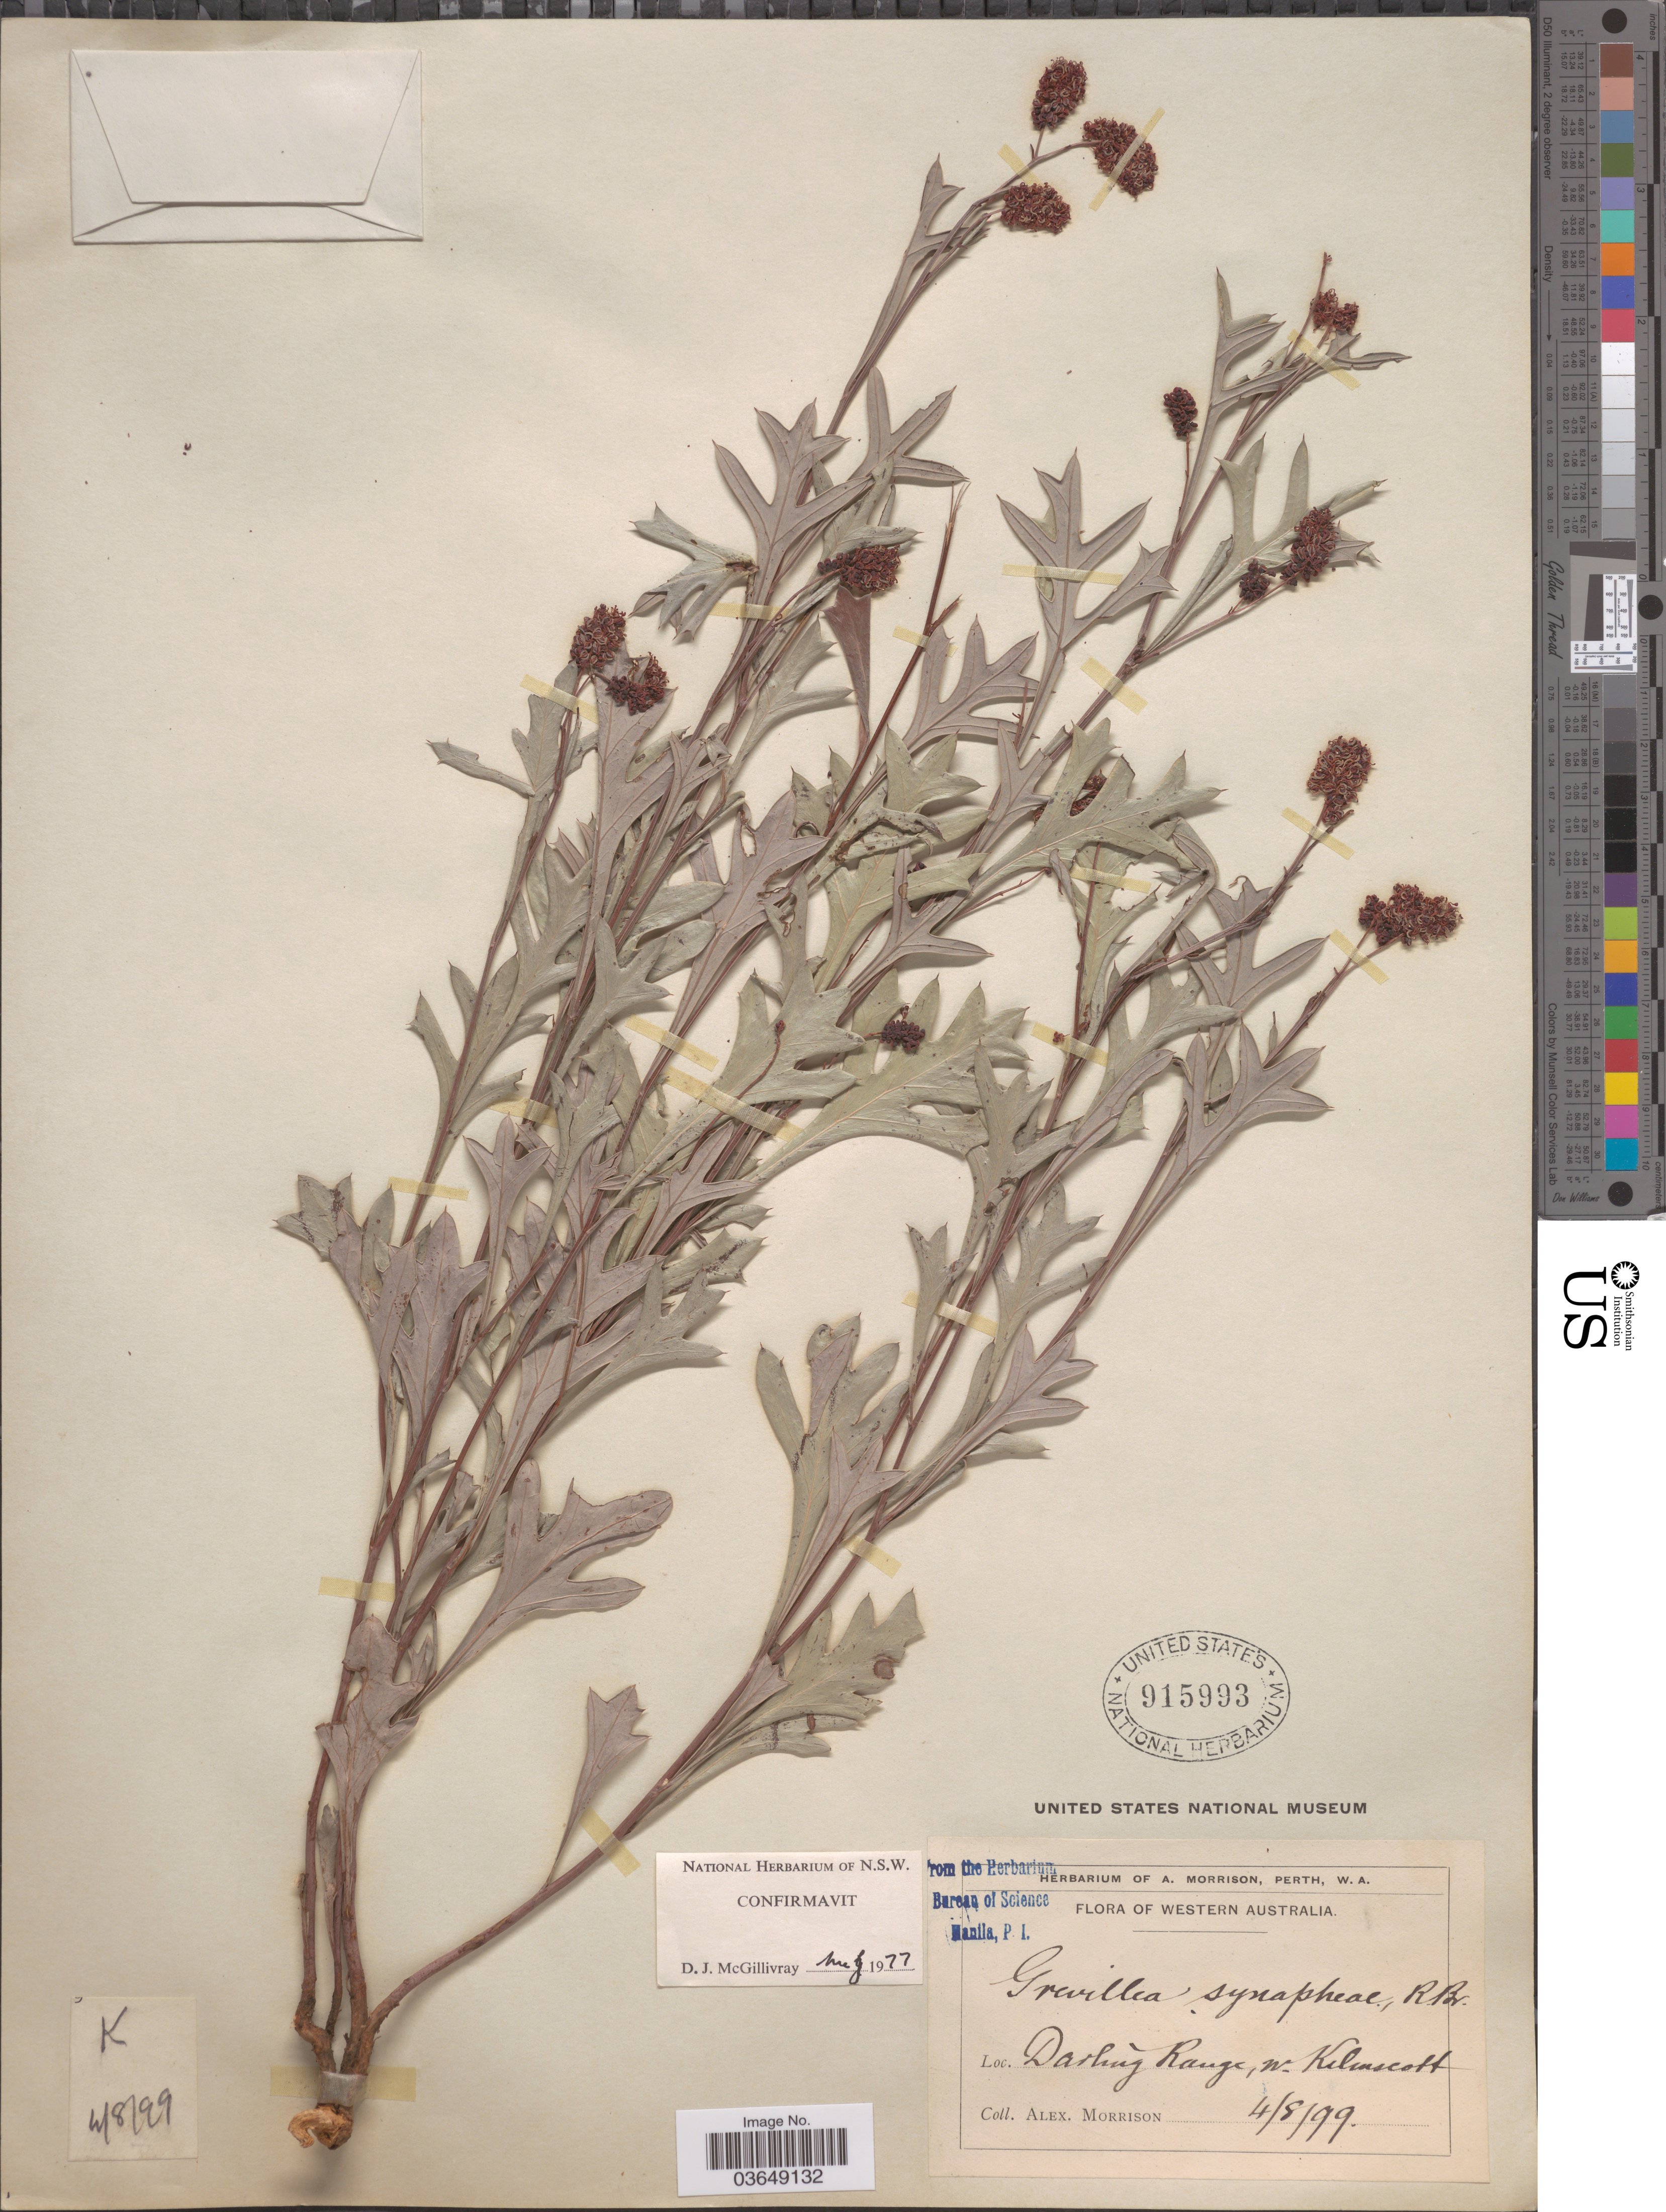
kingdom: Plantae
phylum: Tracheophyta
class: Magnoliopsida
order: Proteales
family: Proteaceae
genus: Grevillea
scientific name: Grevillea synapheae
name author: R. Br.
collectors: A. Morrison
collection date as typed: Transcribed d/m/y: 4/8/99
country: Australia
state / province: Western Australia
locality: Darling Range, w. Kelmscott.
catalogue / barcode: US 915993